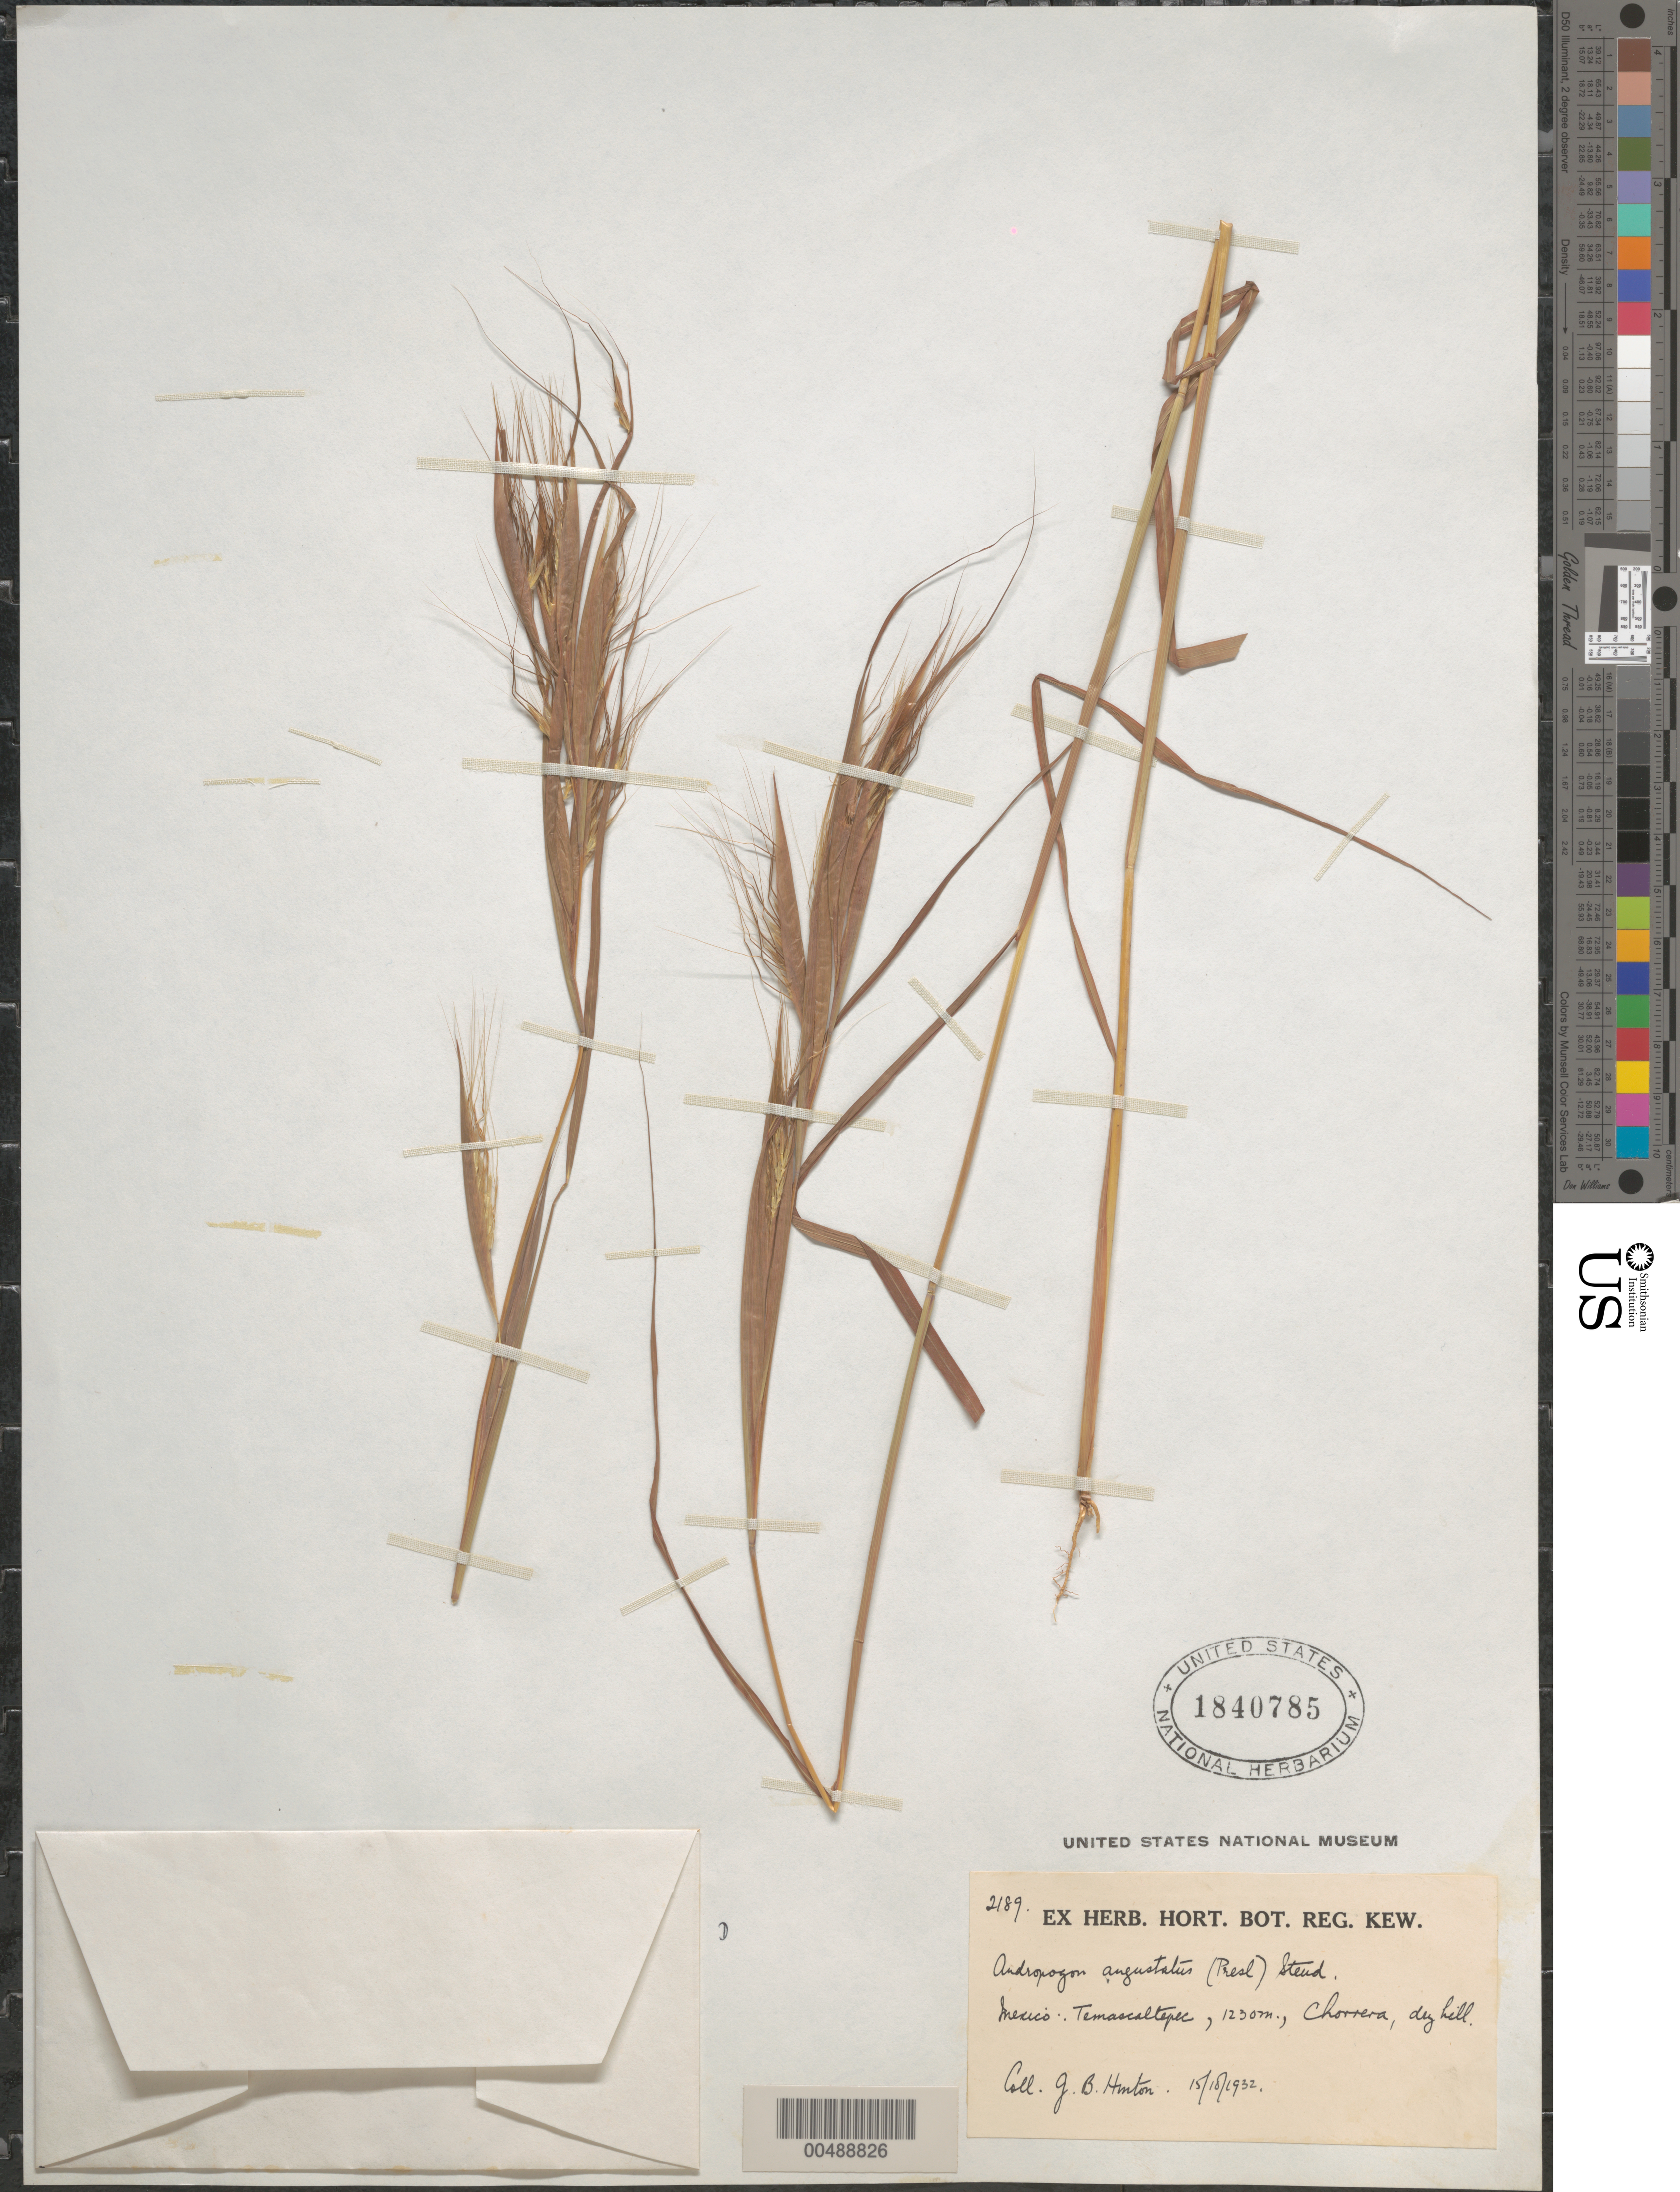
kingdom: Plantae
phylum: Tracheophyta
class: Liliopsida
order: Poales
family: Poaceae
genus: Diectomis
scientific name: Diectomis laxa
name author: Nees in Mart.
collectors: G. B. Hinton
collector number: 2189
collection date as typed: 15 Oct 1932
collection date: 1932-10-15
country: Mexico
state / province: México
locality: Temascaltepec, Chorrera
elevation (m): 1230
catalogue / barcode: US 1840785